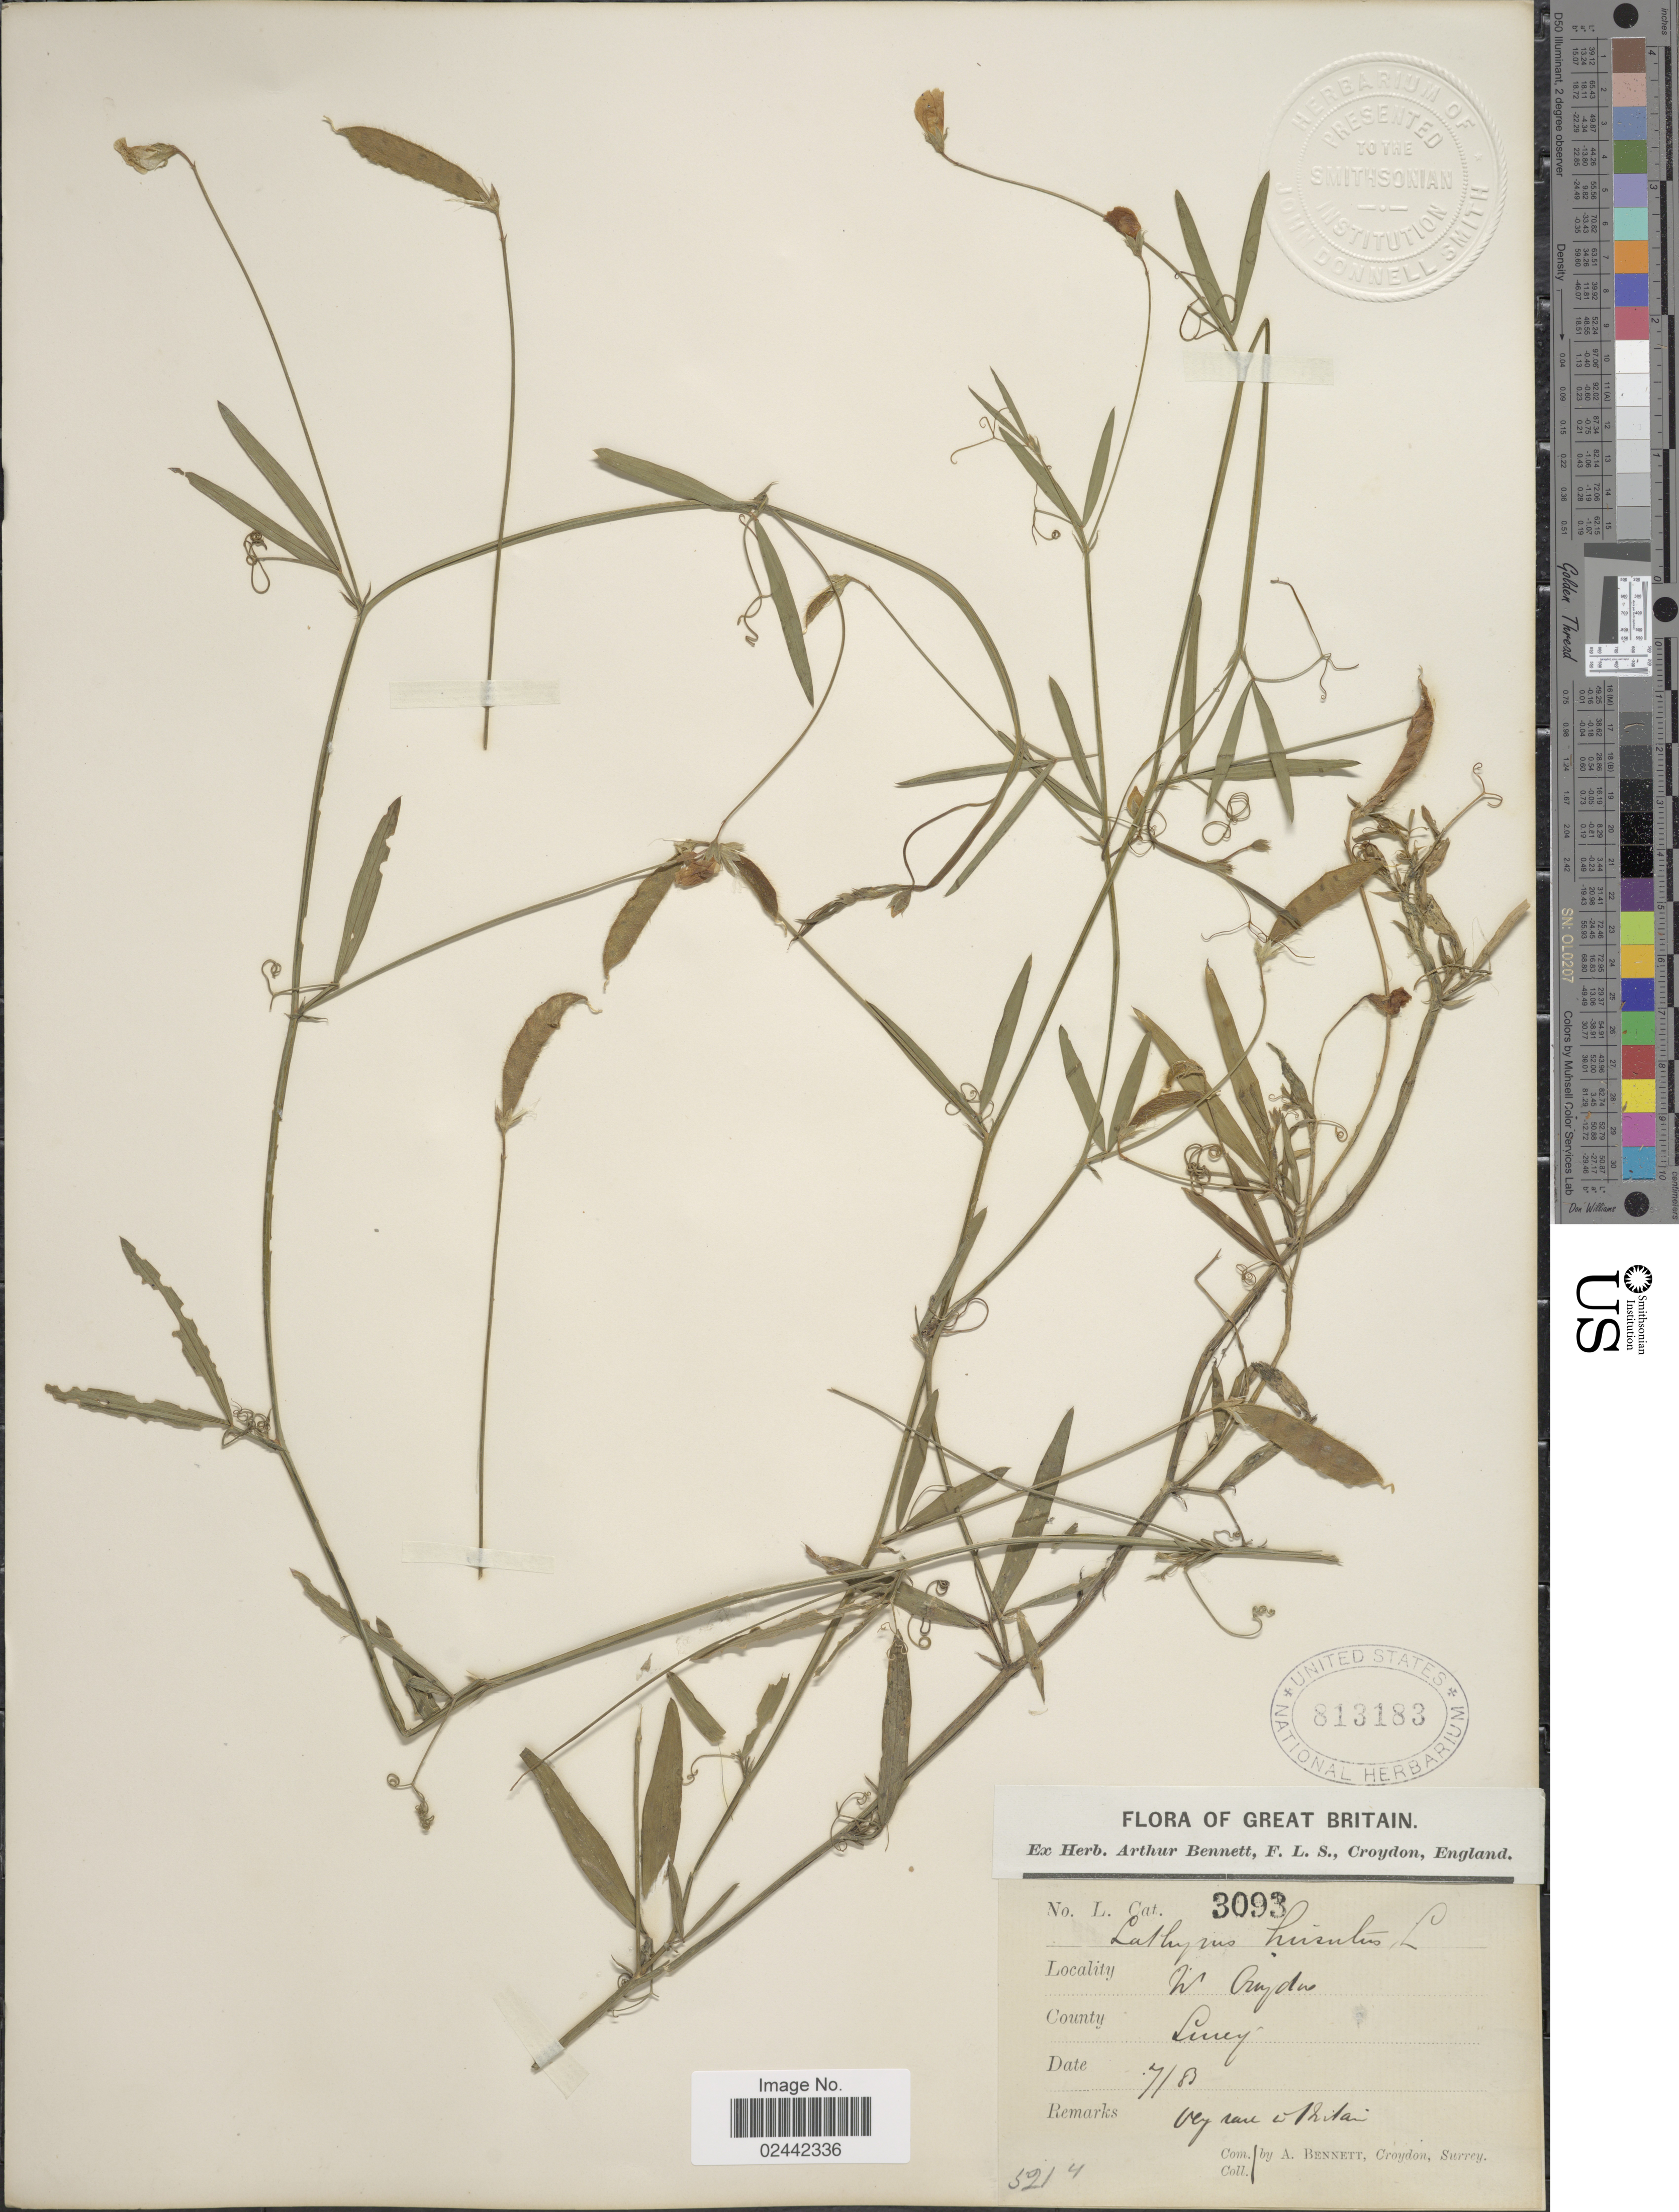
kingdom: Plantae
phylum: Tracheophyta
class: Magnoliopsida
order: Fabales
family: Fabaceae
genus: Lathyrus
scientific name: Lathyrus hirsutus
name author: L.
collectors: A. Bennett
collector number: L. Cat. 3093/5214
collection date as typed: Transcribed d/m/y: /7/83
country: United Kingdom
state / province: England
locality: Great Britain. W P [illegible text]dn Surrey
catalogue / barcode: US 813183